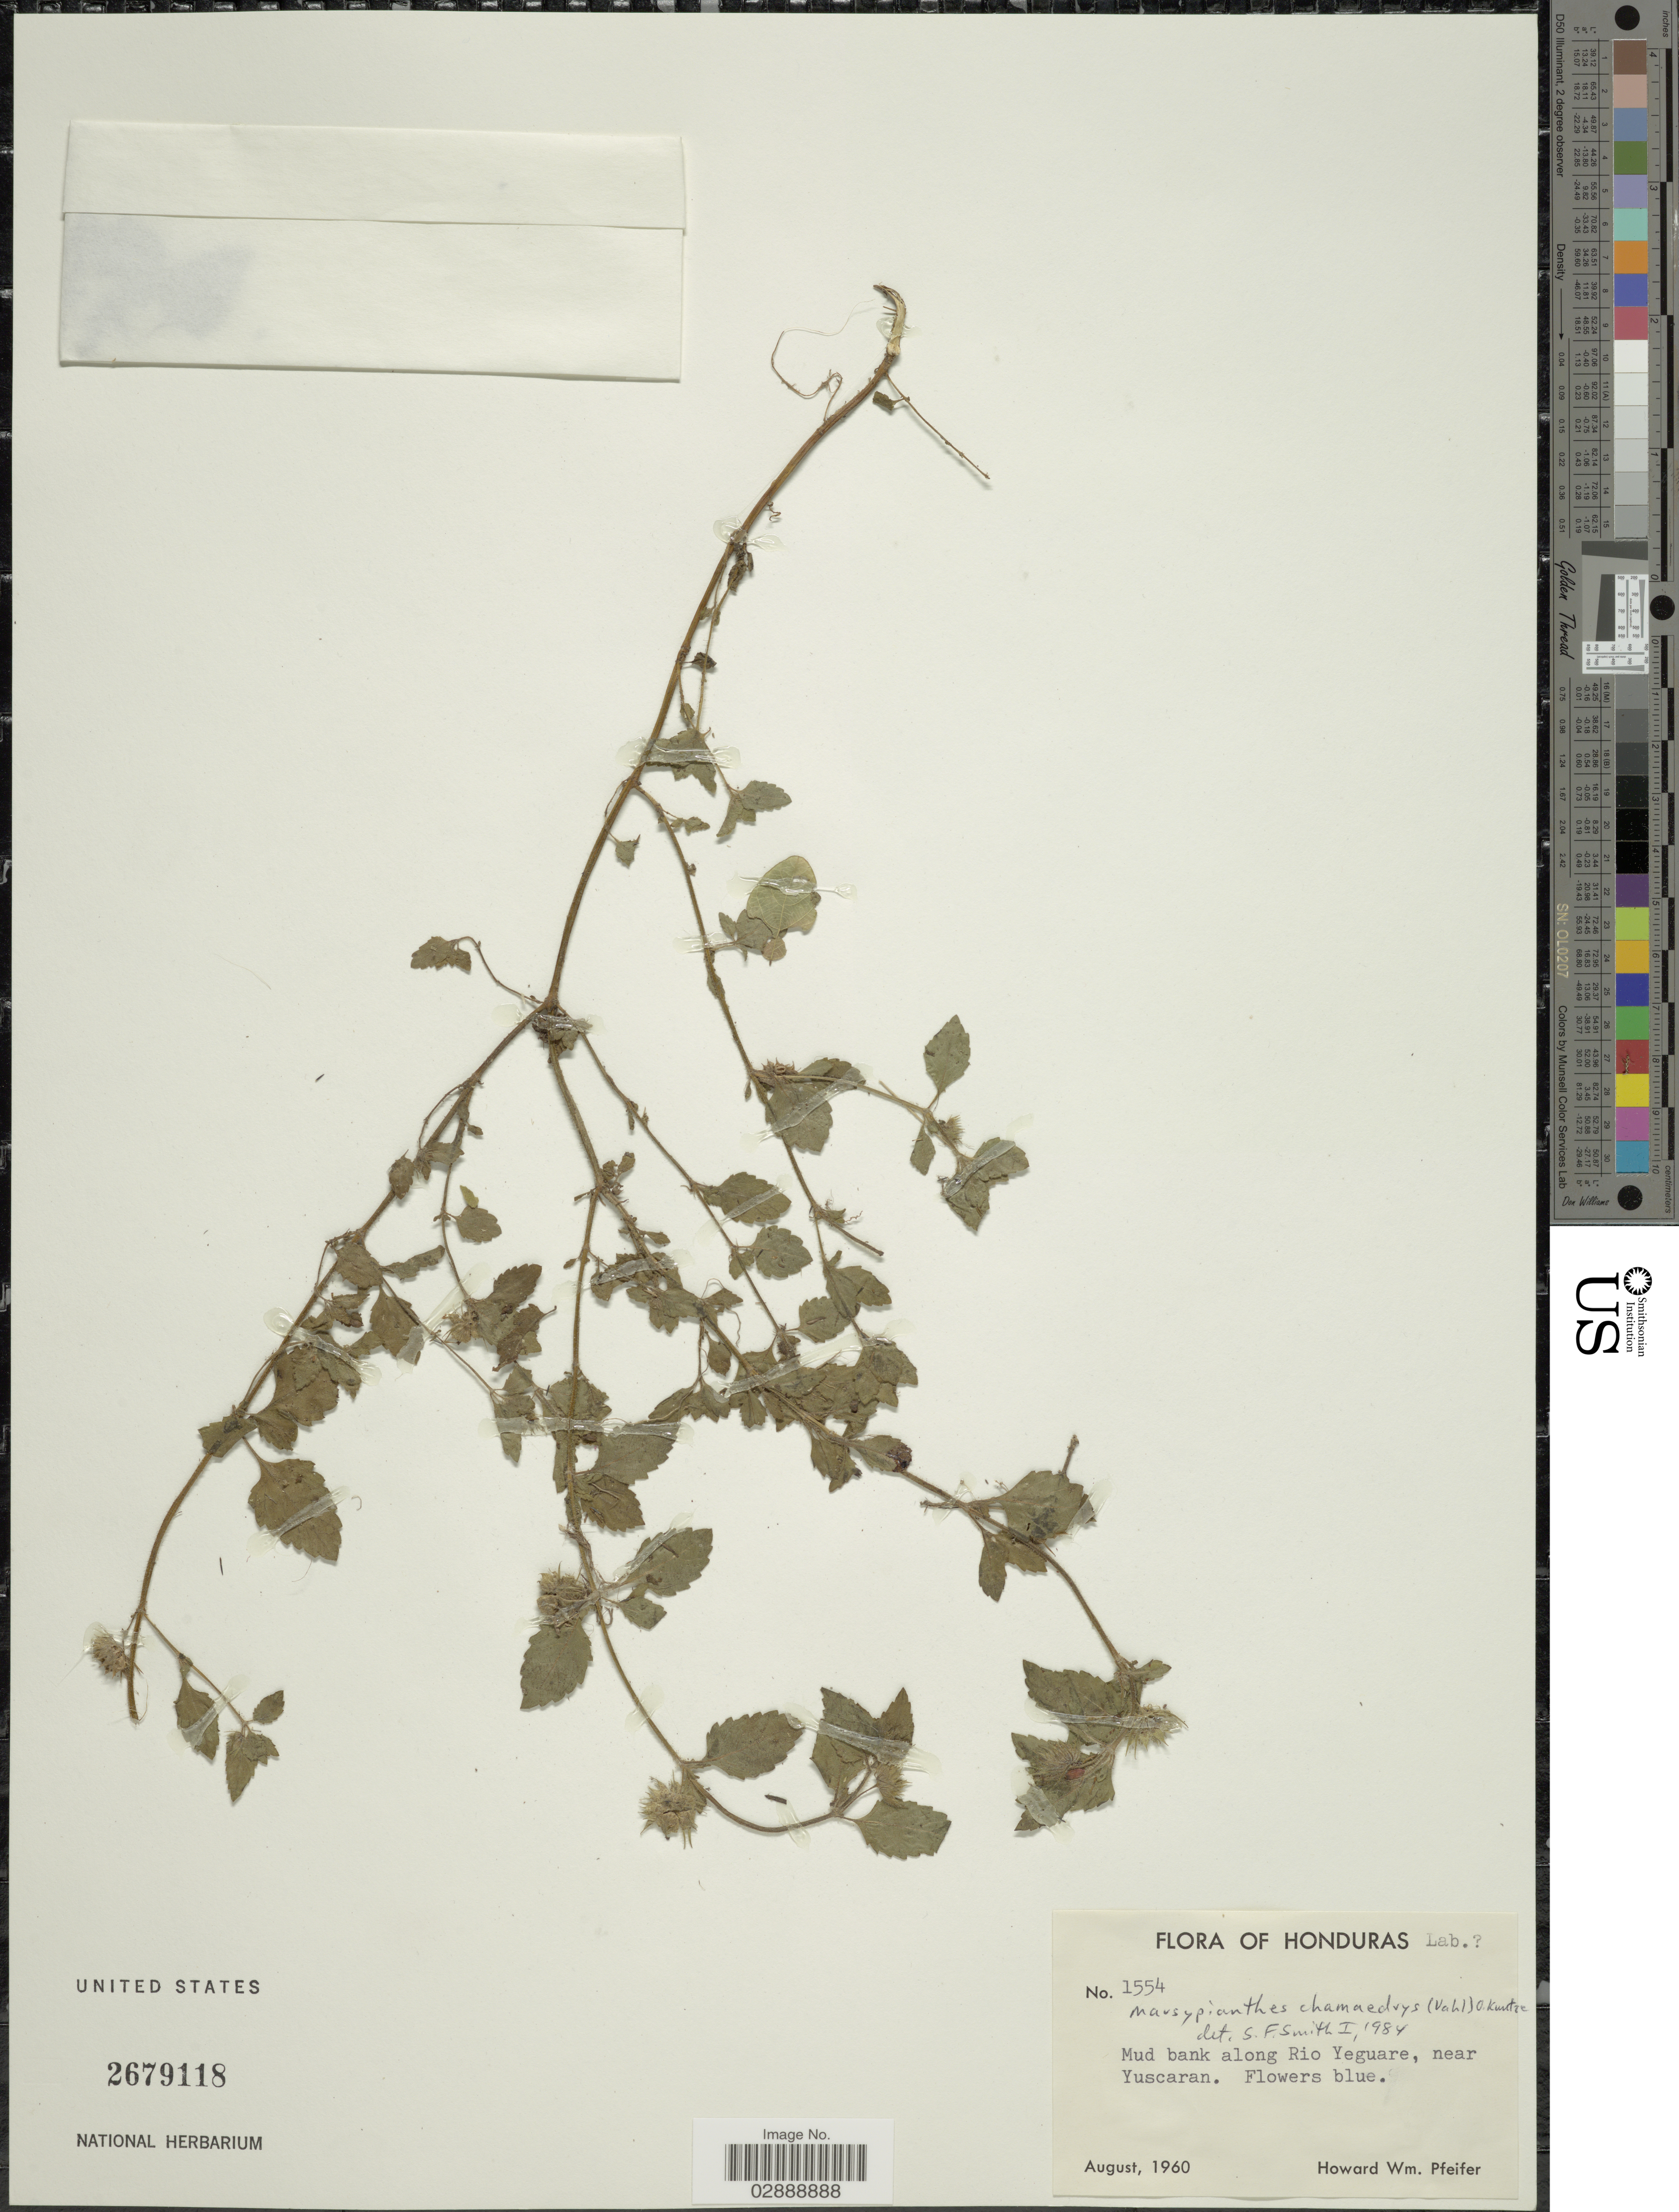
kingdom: Plantae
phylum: Tracheophyta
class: Magnoliopsida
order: Lamiales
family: Lamiaceae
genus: Marsypianthes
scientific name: Marsypianthes chamaedrys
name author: (Vahl) Kuntze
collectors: H. W. Pfeifer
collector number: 1554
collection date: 1960-08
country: Honduras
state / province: El Paraíso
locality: Mud bank along Rio Yeguare, near Yuscuran.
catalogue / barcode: US 2679118